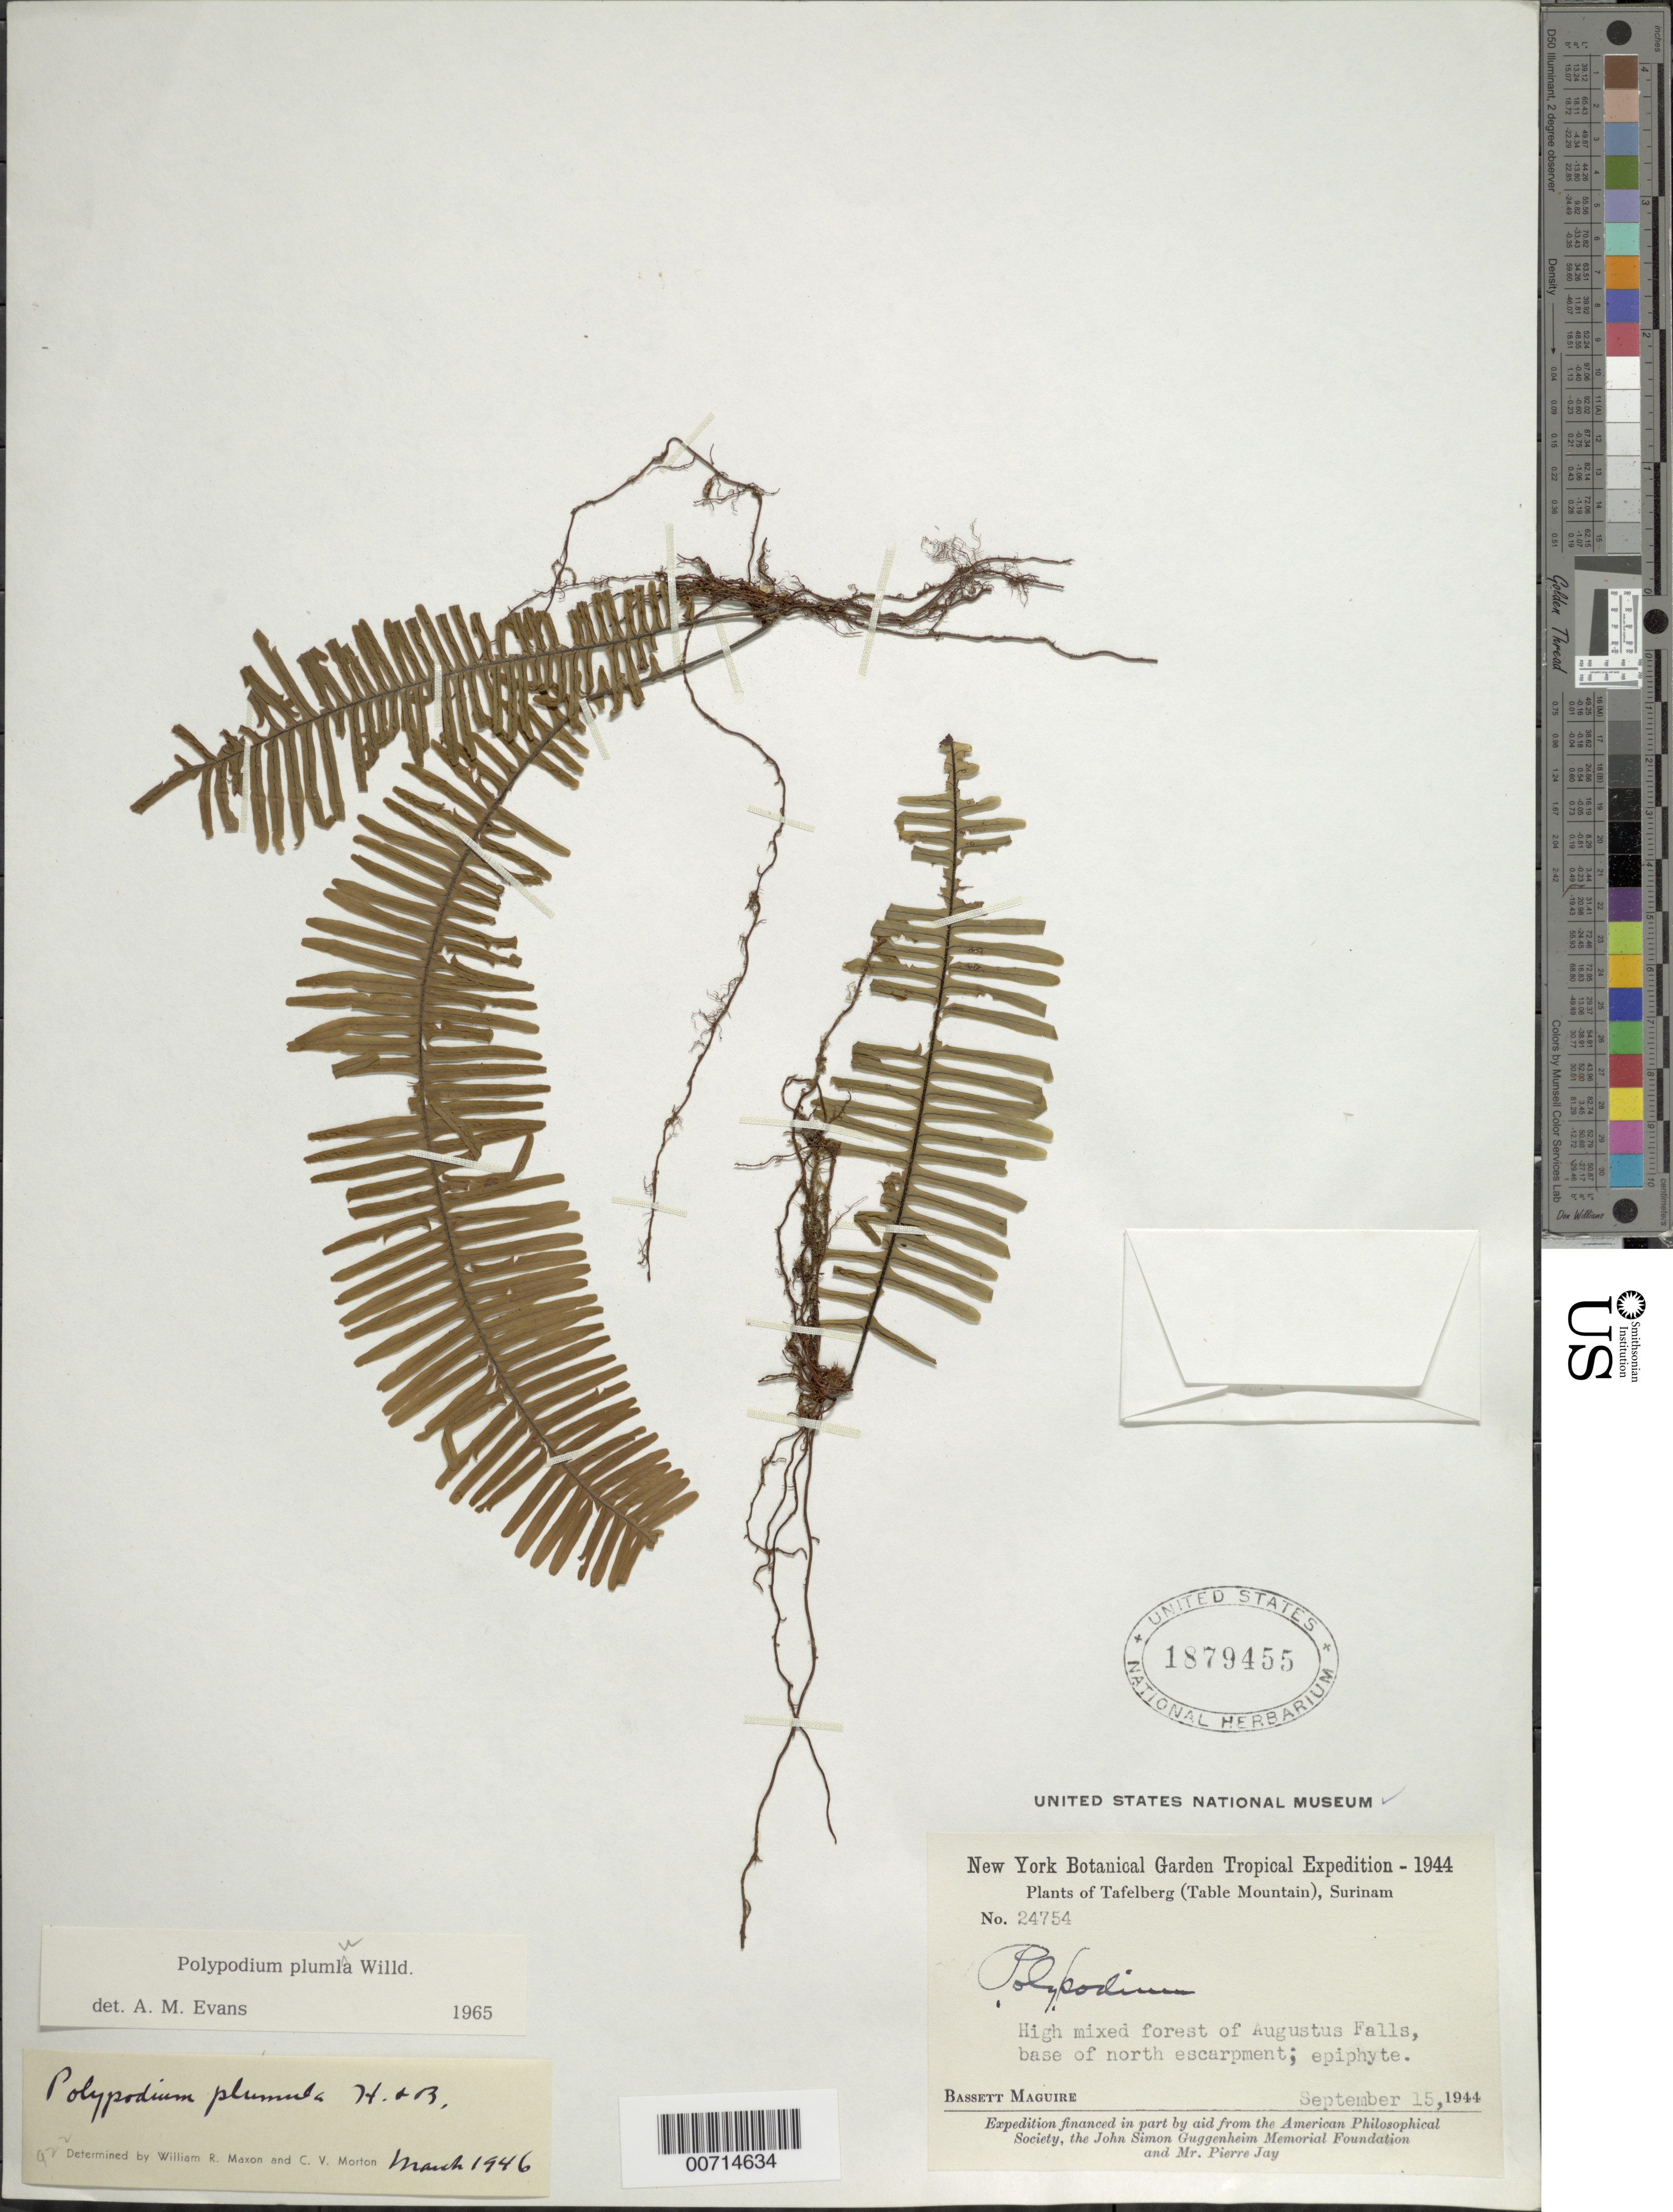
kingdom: Plantae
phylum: Tracheophyta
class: Polypodiopsida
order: Polypodiales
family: Polypodiaceae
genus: Pecluma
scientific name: Pecluma plumula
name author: (Humb. & Bonpl. ex Willd.) M.G. Price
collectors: B. Maguire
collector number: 24754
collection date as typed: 15-Sep-44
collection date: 1944-09-15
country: Suriname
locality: Tafelberg (Table Mountain), Augustus Falls, base of N escarpment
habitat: High mixed forest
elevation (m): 390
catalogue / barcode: US 1879455